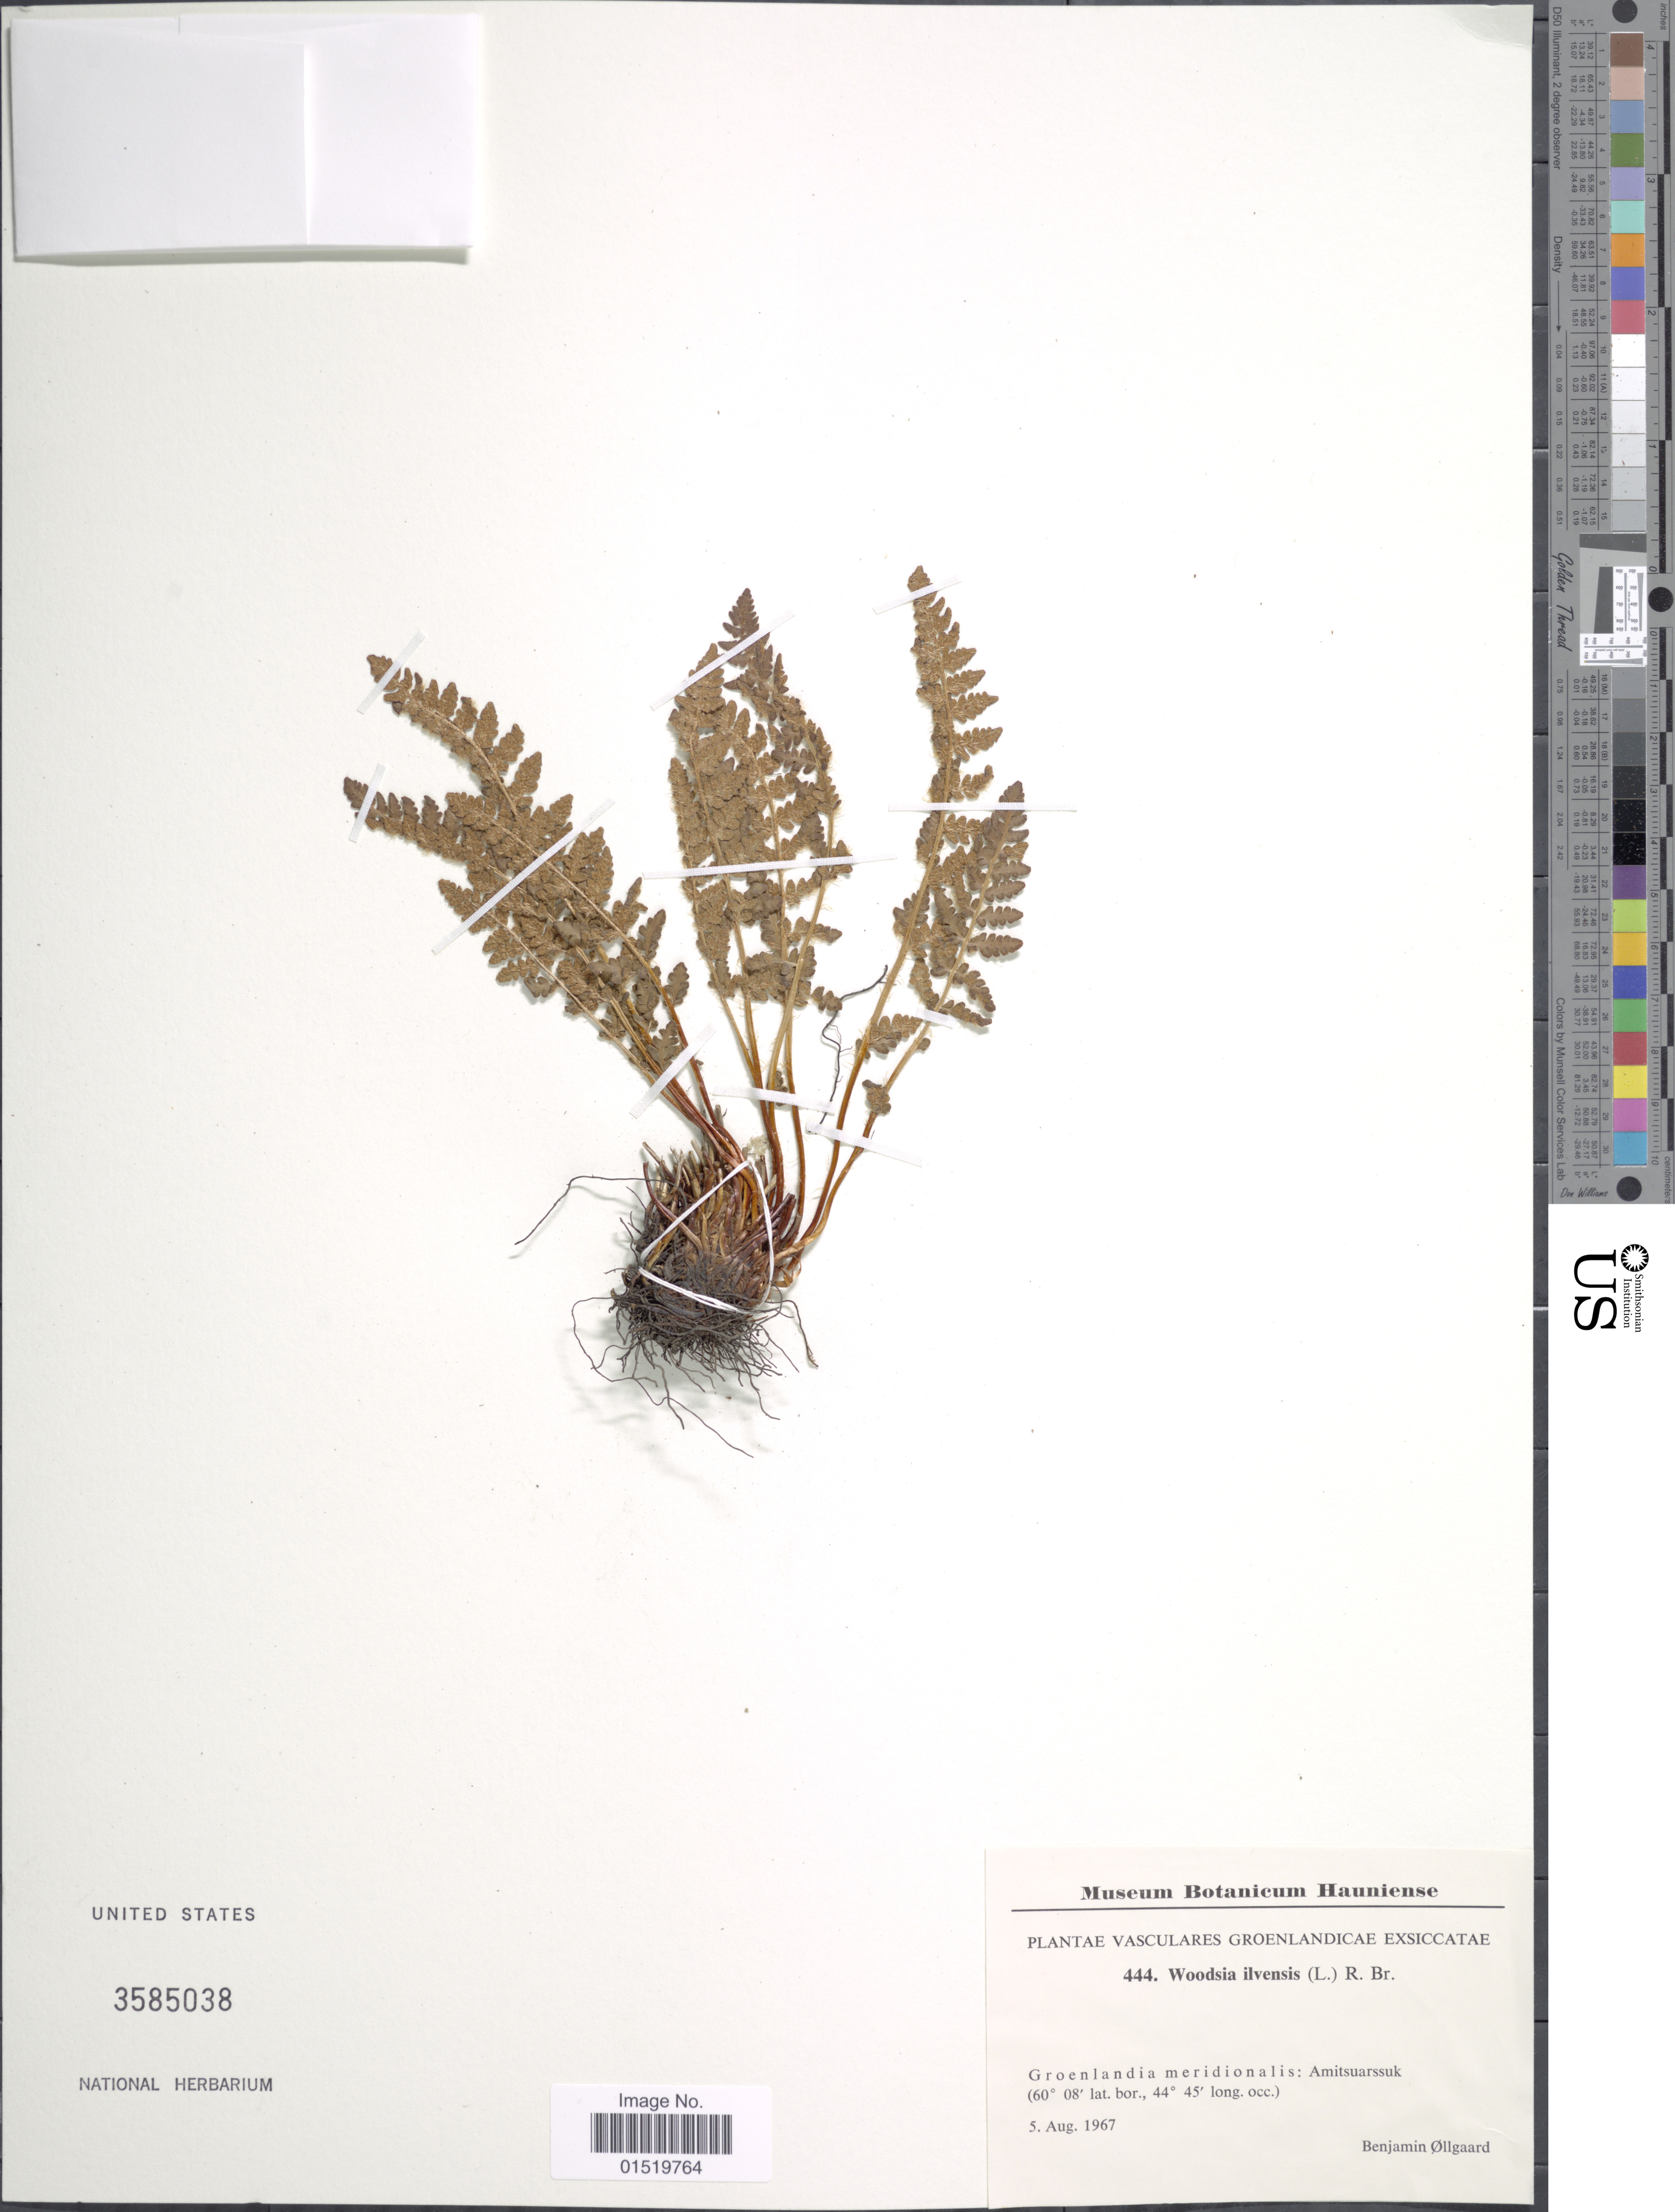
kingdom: Plantae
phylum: Tracheophyta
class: Polypodiopsida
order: Polypodiales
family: Woodsiaceae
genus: Woodsia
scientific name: Woodsia ilvensis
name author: (L.) R. Br.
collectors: B. Øllgaard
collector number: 444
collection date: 1967-08-05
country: Greenland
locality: Groenlandia meridionalis: Amitsuarssuk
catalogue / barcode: US 3585038